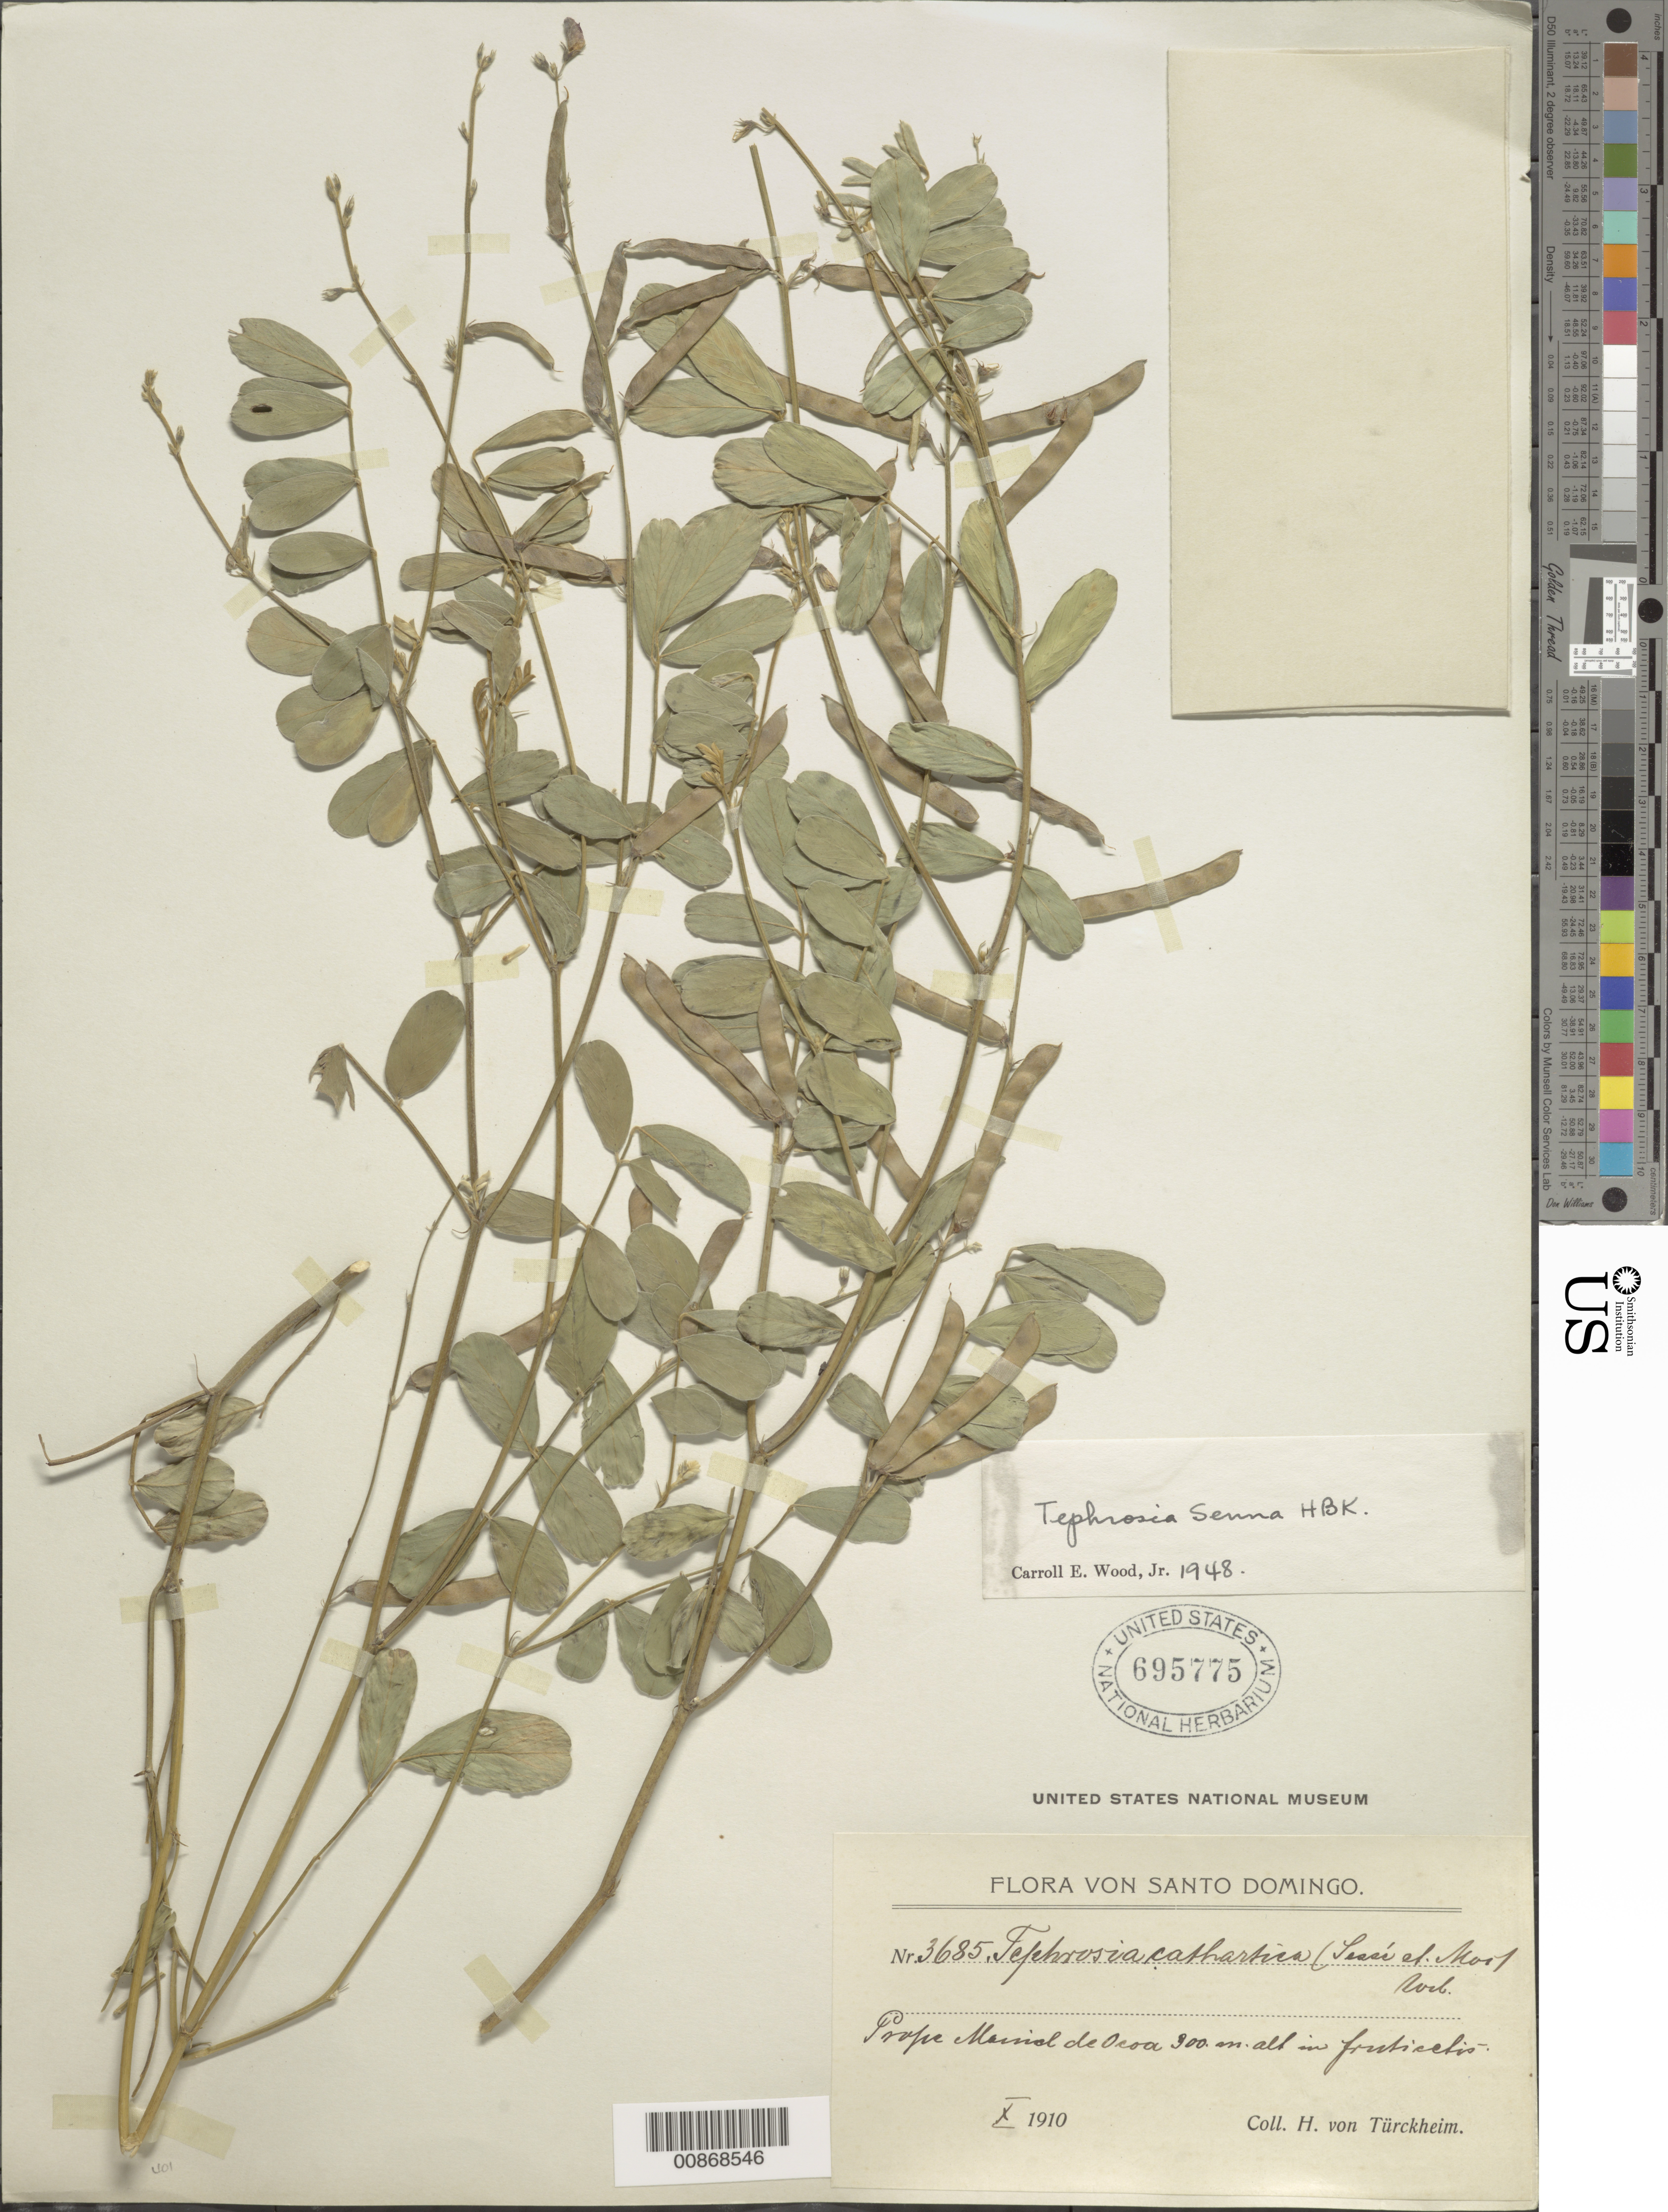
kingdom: Plantae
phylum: Tracheophyta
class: Magnoliopsida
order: Fabales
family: Fabaceae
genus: Tephrosia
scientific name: Tephrosia senna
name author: Kunth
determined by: Wood, C. E., Jr.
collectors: H. von Türckheim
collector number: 3685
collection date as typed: Oct 1910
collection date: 1910-10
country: Dominican Republic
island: Hispaniola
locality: Prope Maniel de Ocoa.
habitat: In fruticetis.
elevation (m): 300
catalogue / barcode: US 695775